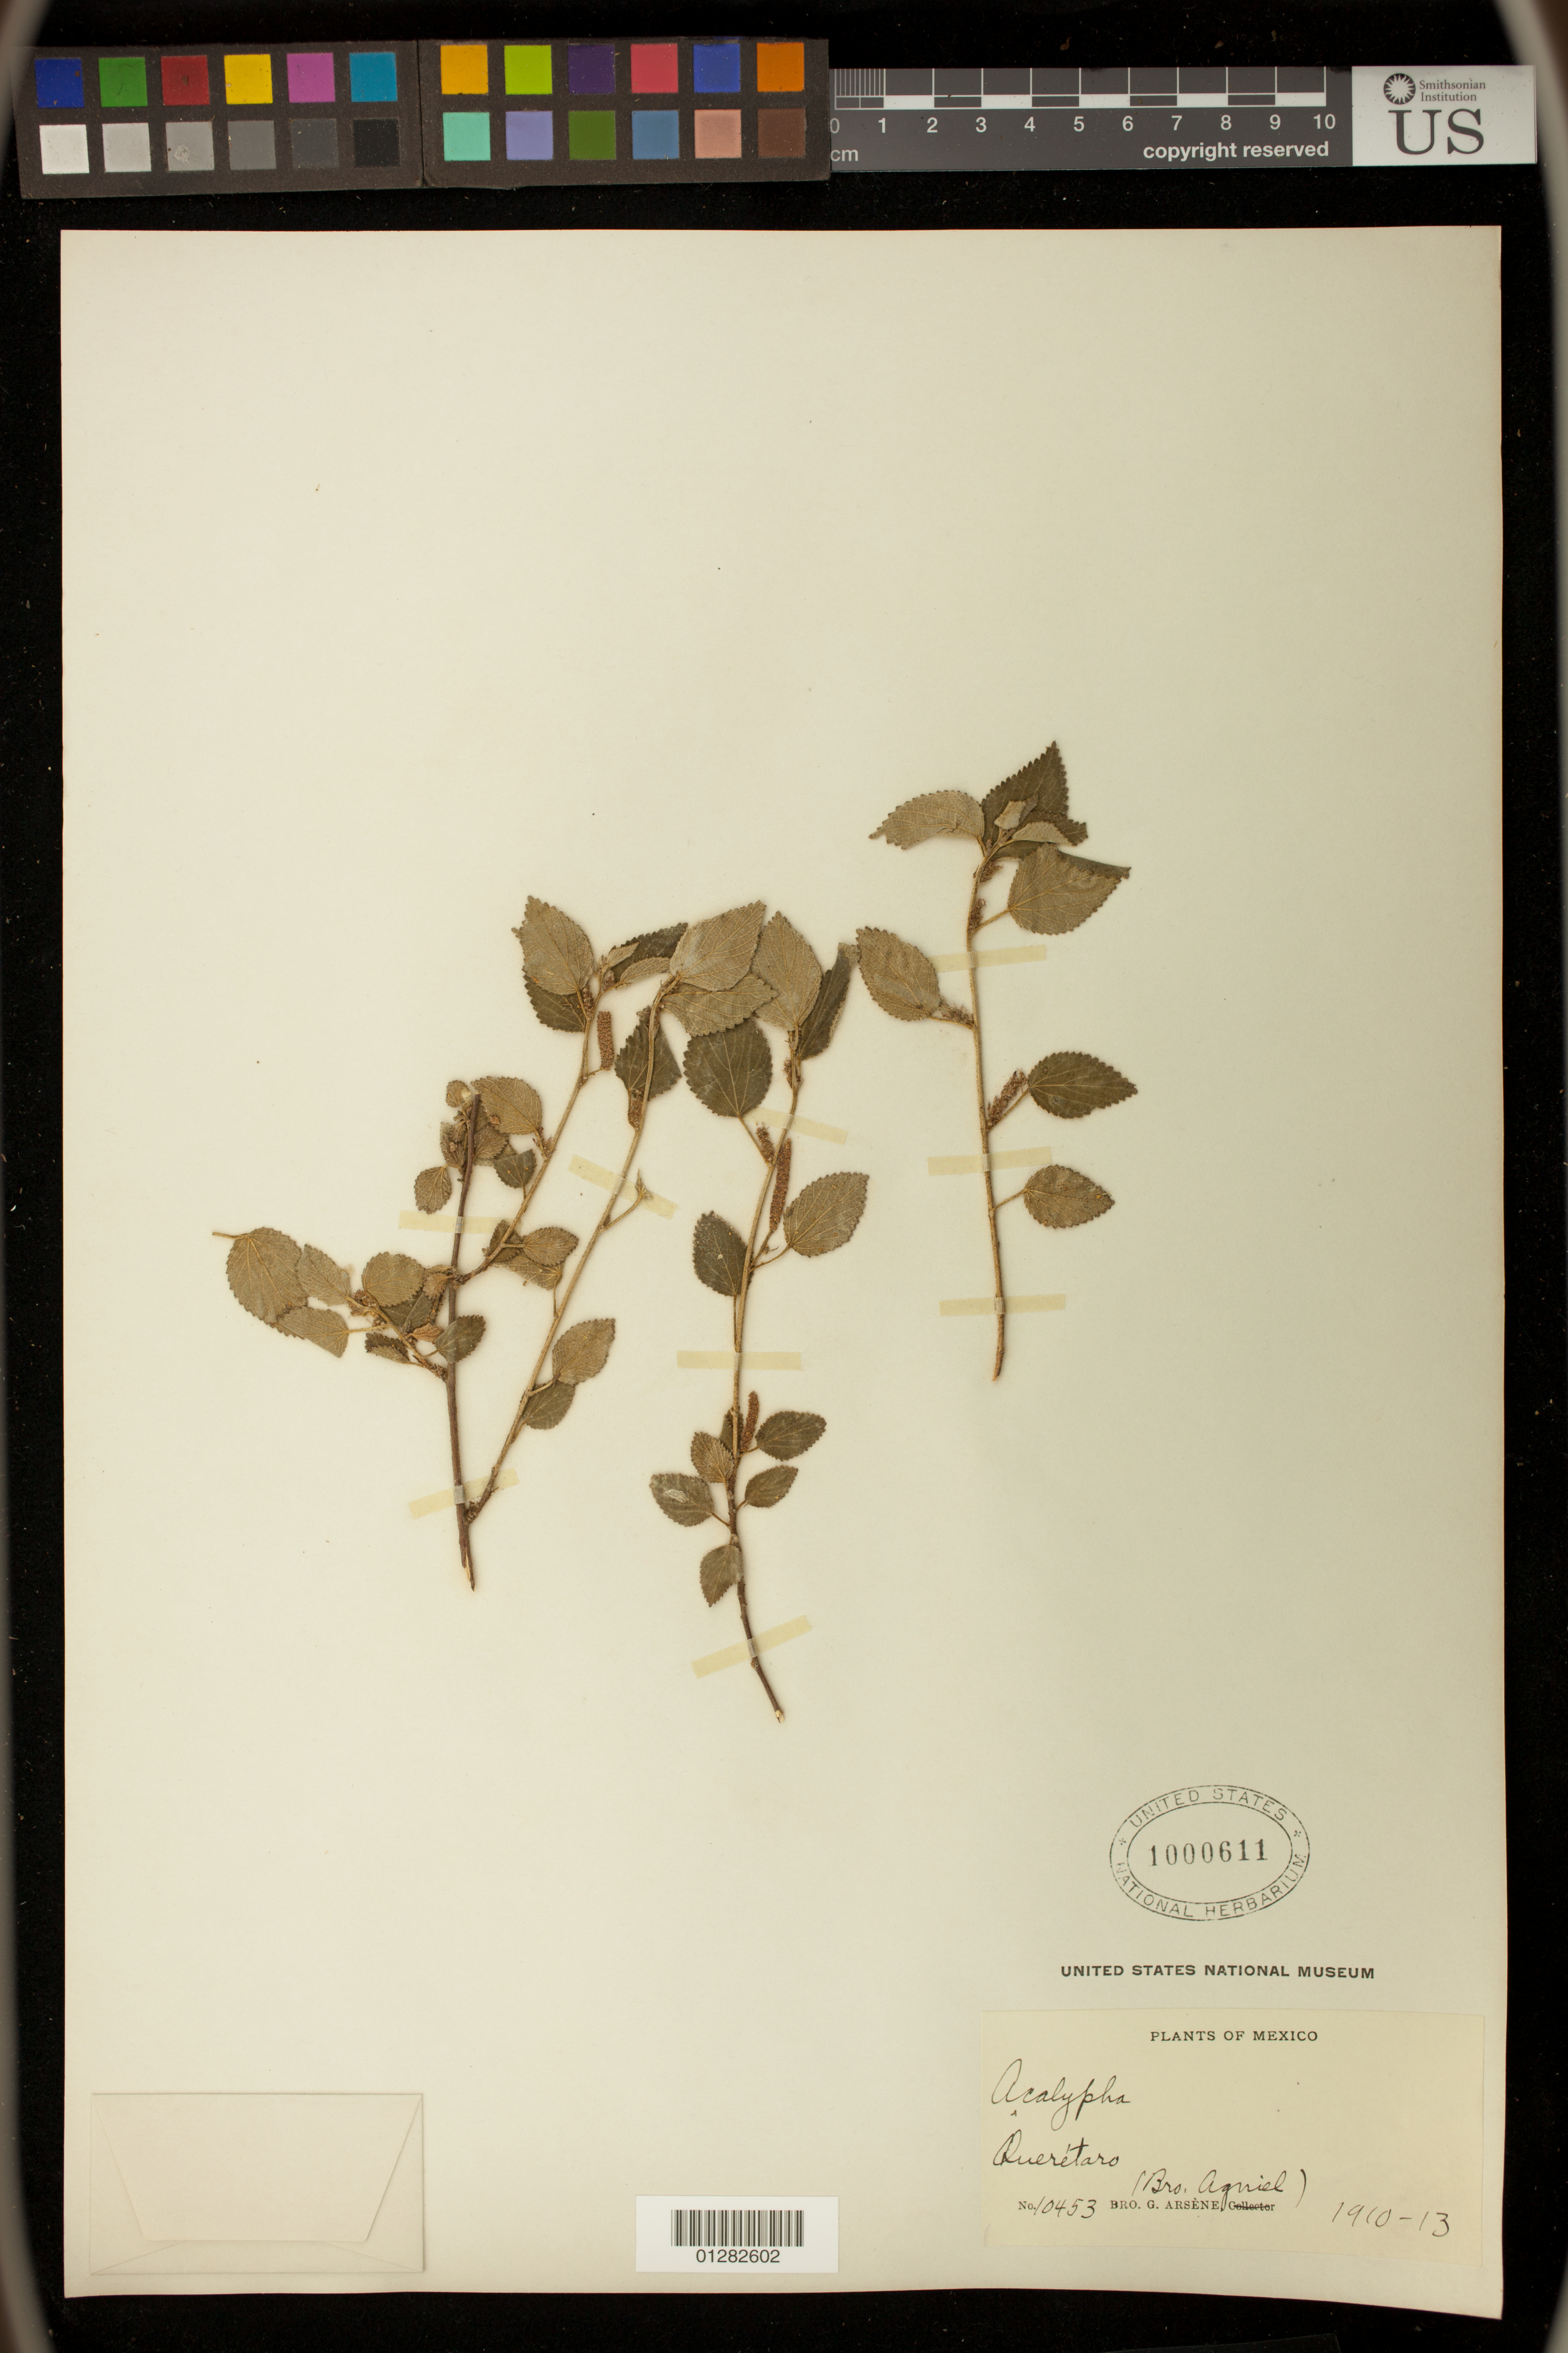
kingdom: Plantae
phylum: Tracheophyta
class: Magnoliopsida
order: Malpighiales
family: Euphorbiaceae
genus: Acalypha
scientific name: Acalypha subviscida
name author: S. Watson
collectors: E. W. Nelson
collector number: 10453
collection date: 1910/1913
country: Mexico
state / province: Querétaro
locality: Queretaro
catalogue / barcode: US 1000611